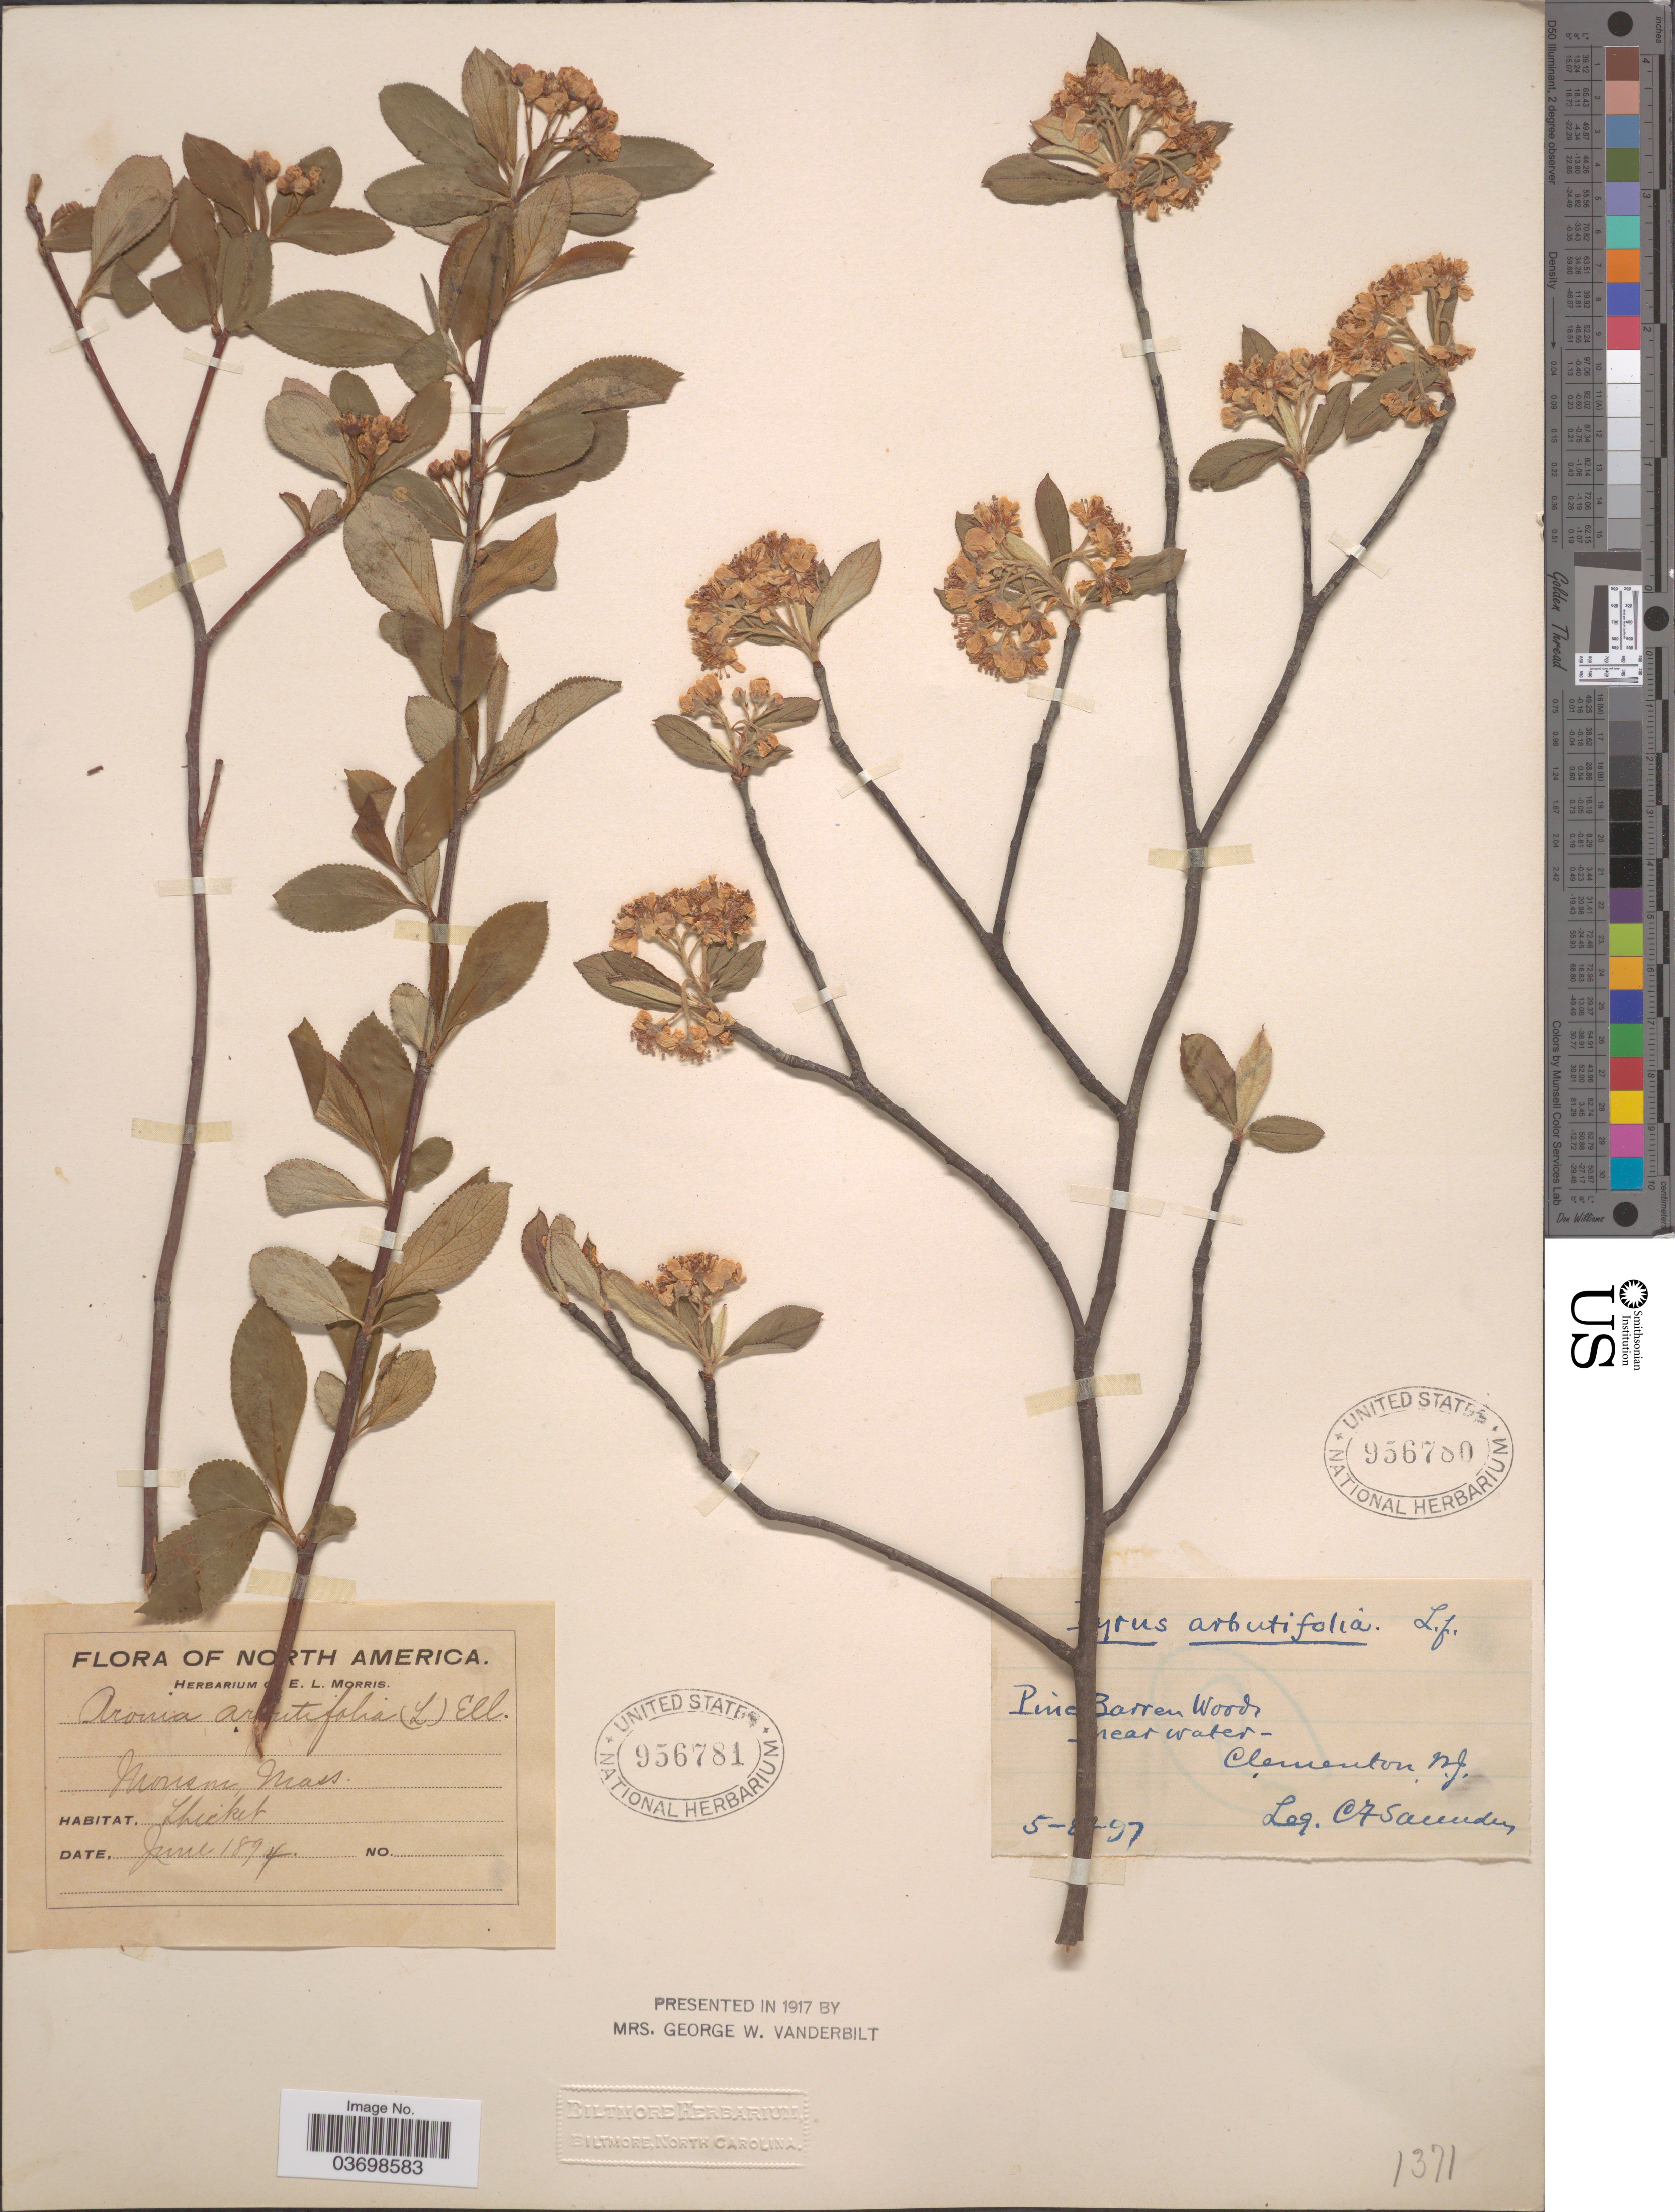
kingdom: Plantae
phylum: Tracheophyta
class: Magnoliopsida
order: Rosales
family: Rosaceae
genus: Aronia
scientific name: Aronia arbutifolia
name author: (L.) Pers.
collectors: C.F. Saunders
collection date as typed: Transcribed d/m/y: 5/8/97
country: United States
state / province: New Jersey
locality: Near water - Clementon.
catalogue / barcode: US 956780-2